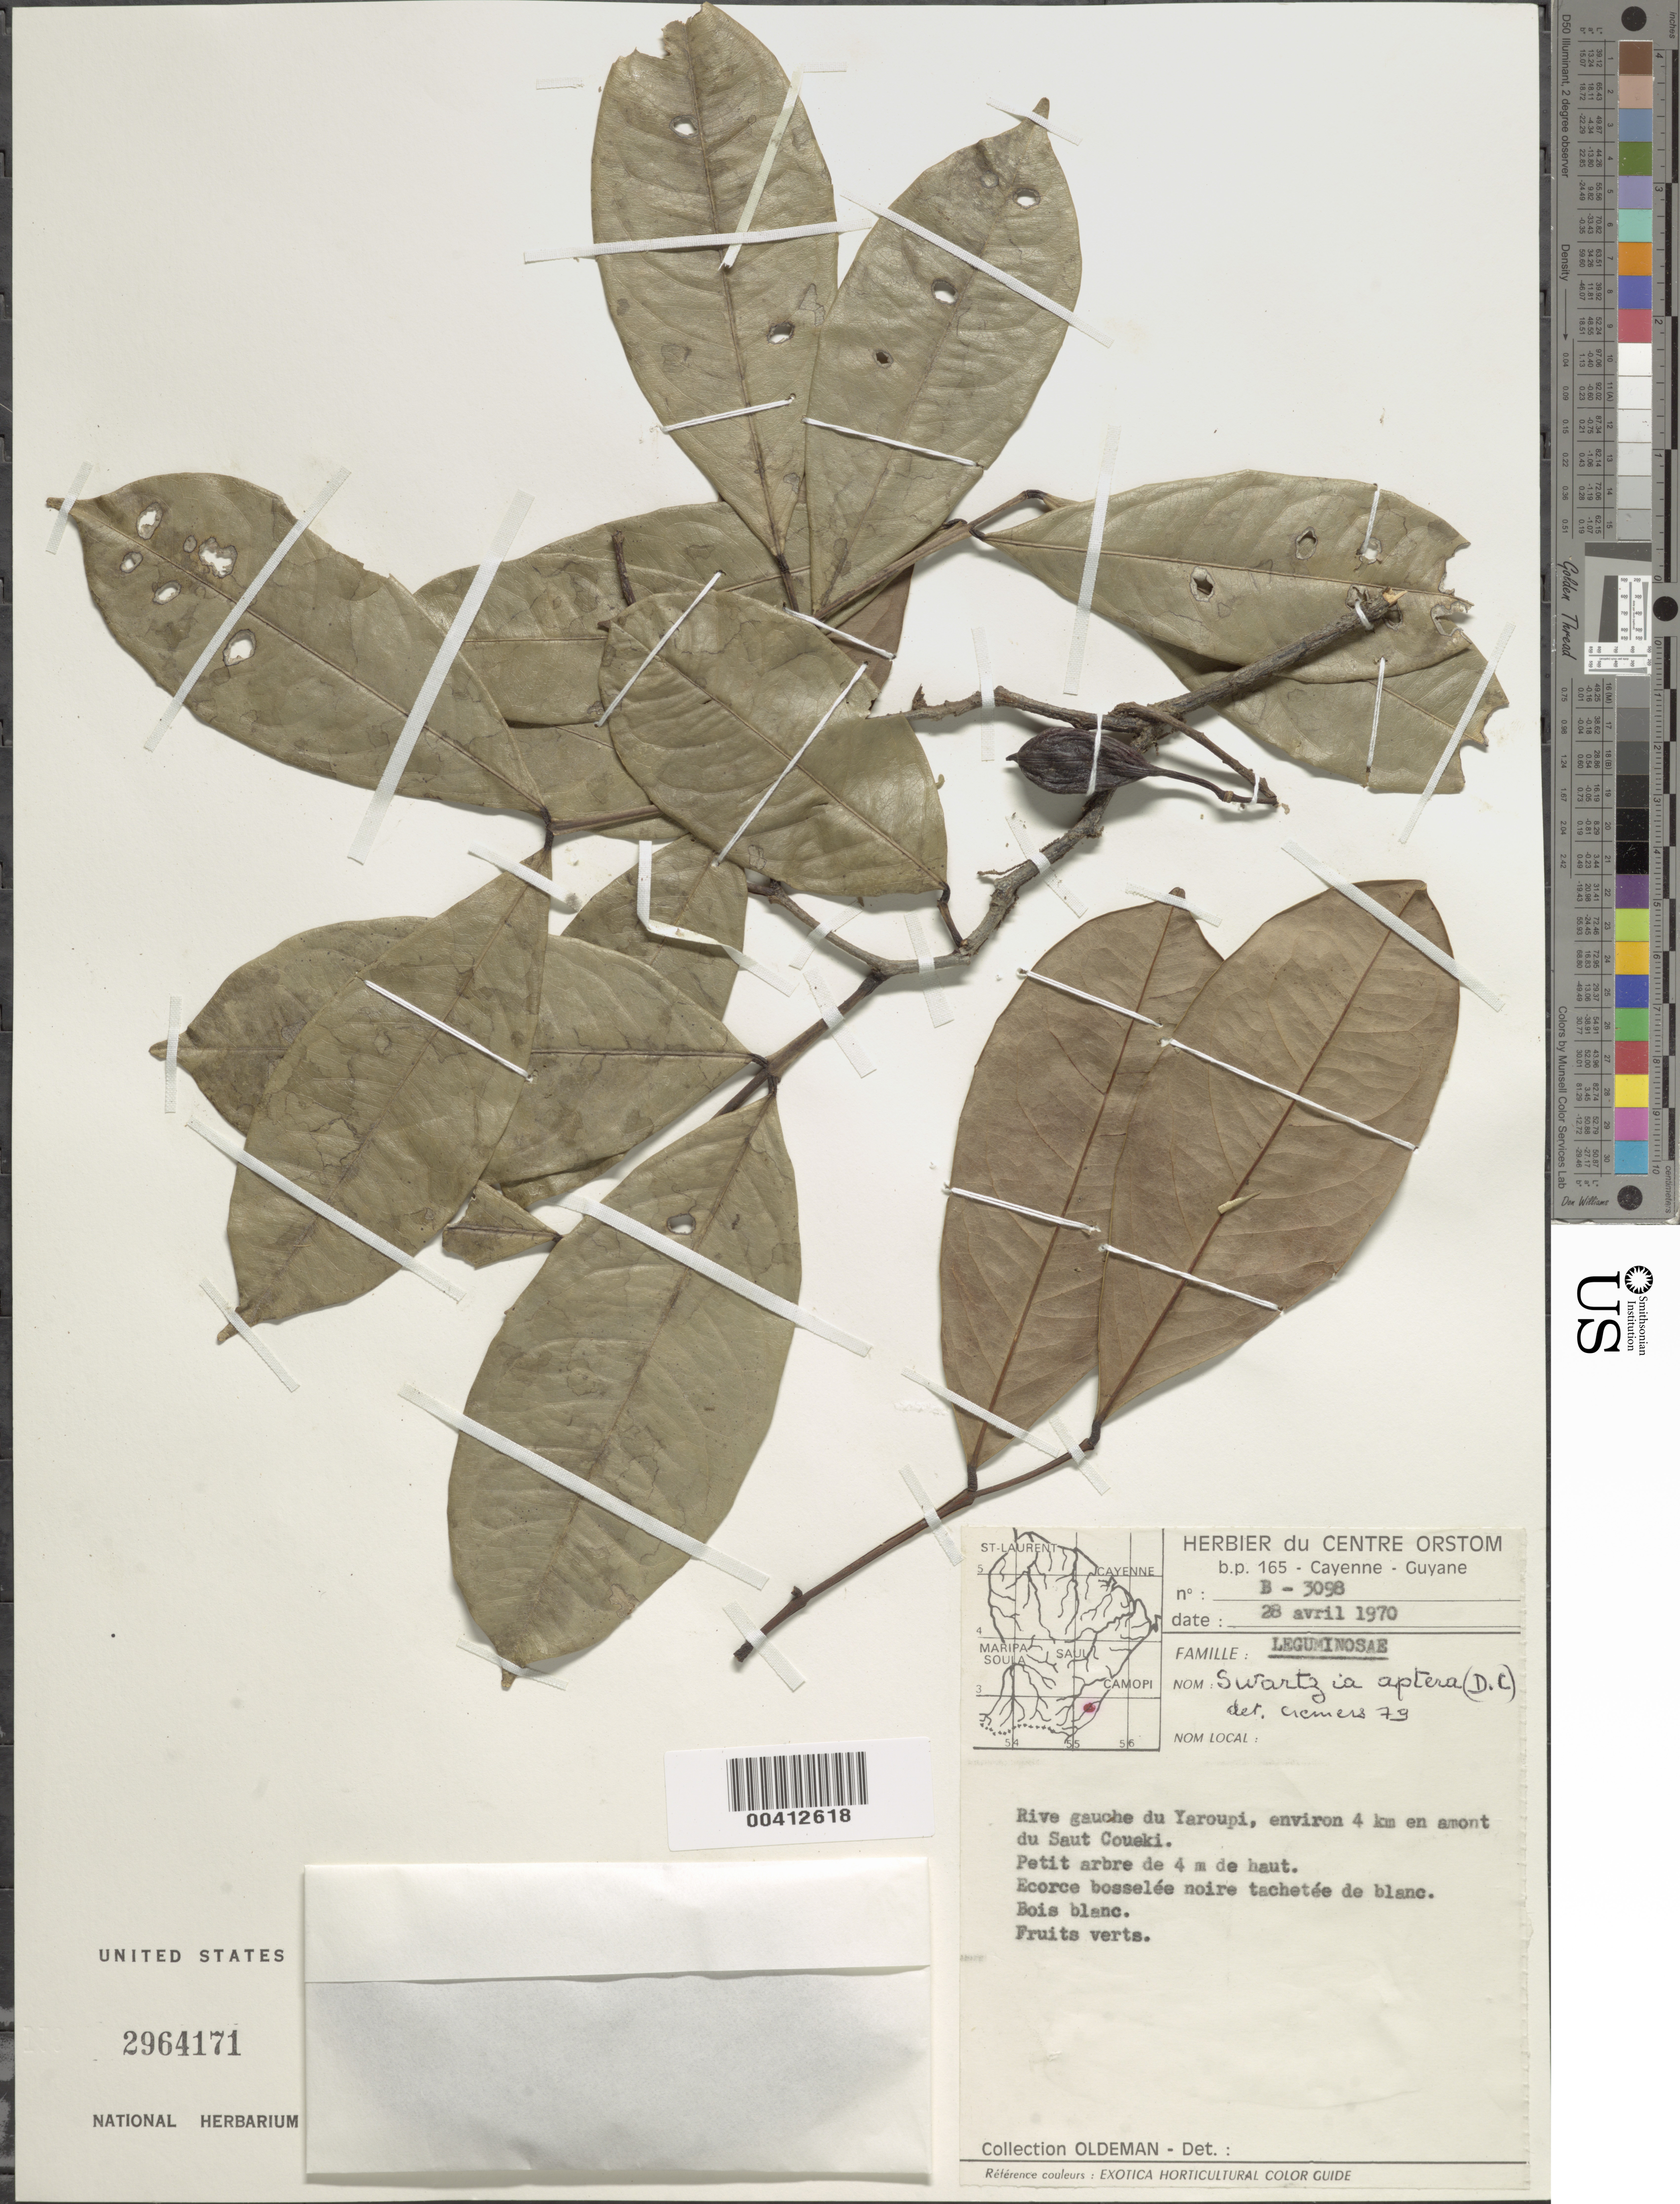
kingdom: Plantae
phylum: Tracheophyta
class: Magnoliopsida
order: Fabales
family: Fabaceae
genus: Swartzia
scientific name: Swartzia aptera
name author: DC.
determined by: Cremers, Georges A.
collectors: R. Oldeman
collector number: B-3098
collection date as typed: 28 Apr 1970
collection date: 1970-04-28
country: French Guiana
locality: Sant coueki, rive gauche du yaroupi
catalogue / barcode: US 2964171